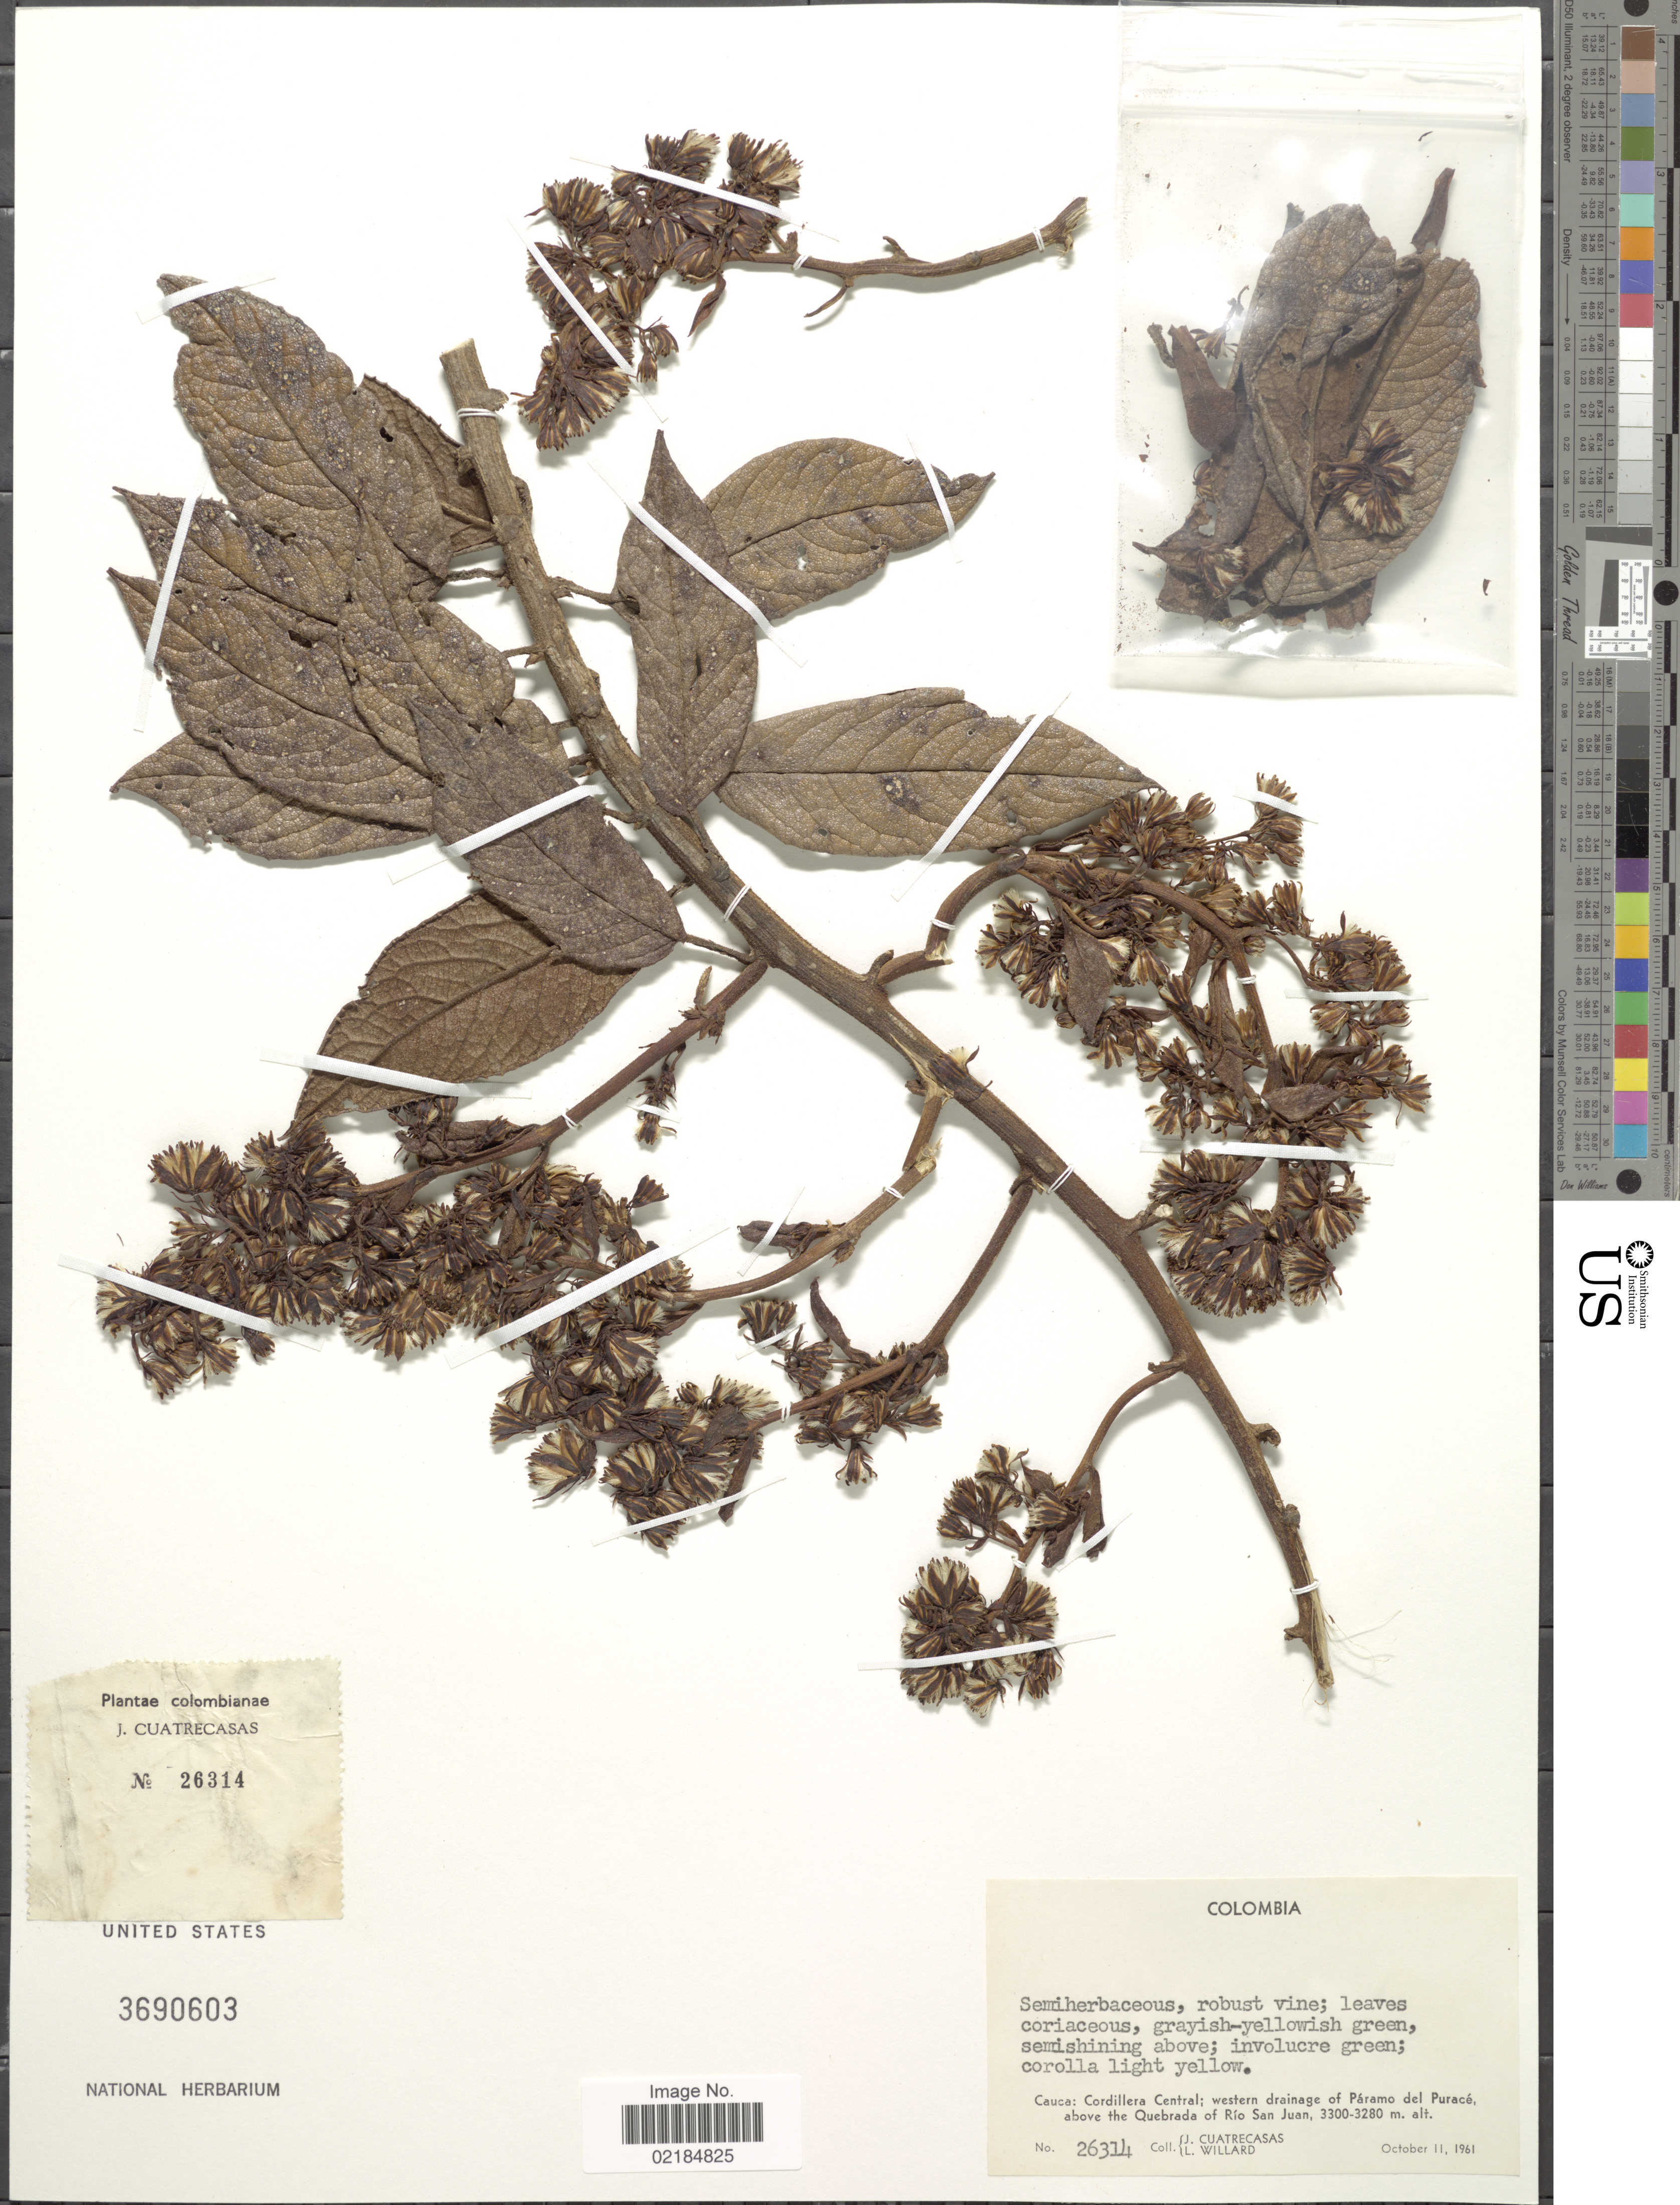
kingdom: Plantae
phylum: Tracheophyta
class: Magnoliopsida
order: Asterales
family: Asteraceae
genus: Pentacalia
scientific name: Pentacalia sp.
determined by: Ávila C., Fabio Andrés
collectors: J. Cuatrecasas & L. Willard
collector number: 26314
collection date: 1961-10-11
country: Colombia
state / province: Cauca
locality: Cordillera Central; western drainage of Paramo del Purace above the Quebrada of Rio San Juan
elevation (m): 3280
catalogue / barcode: US 3690603